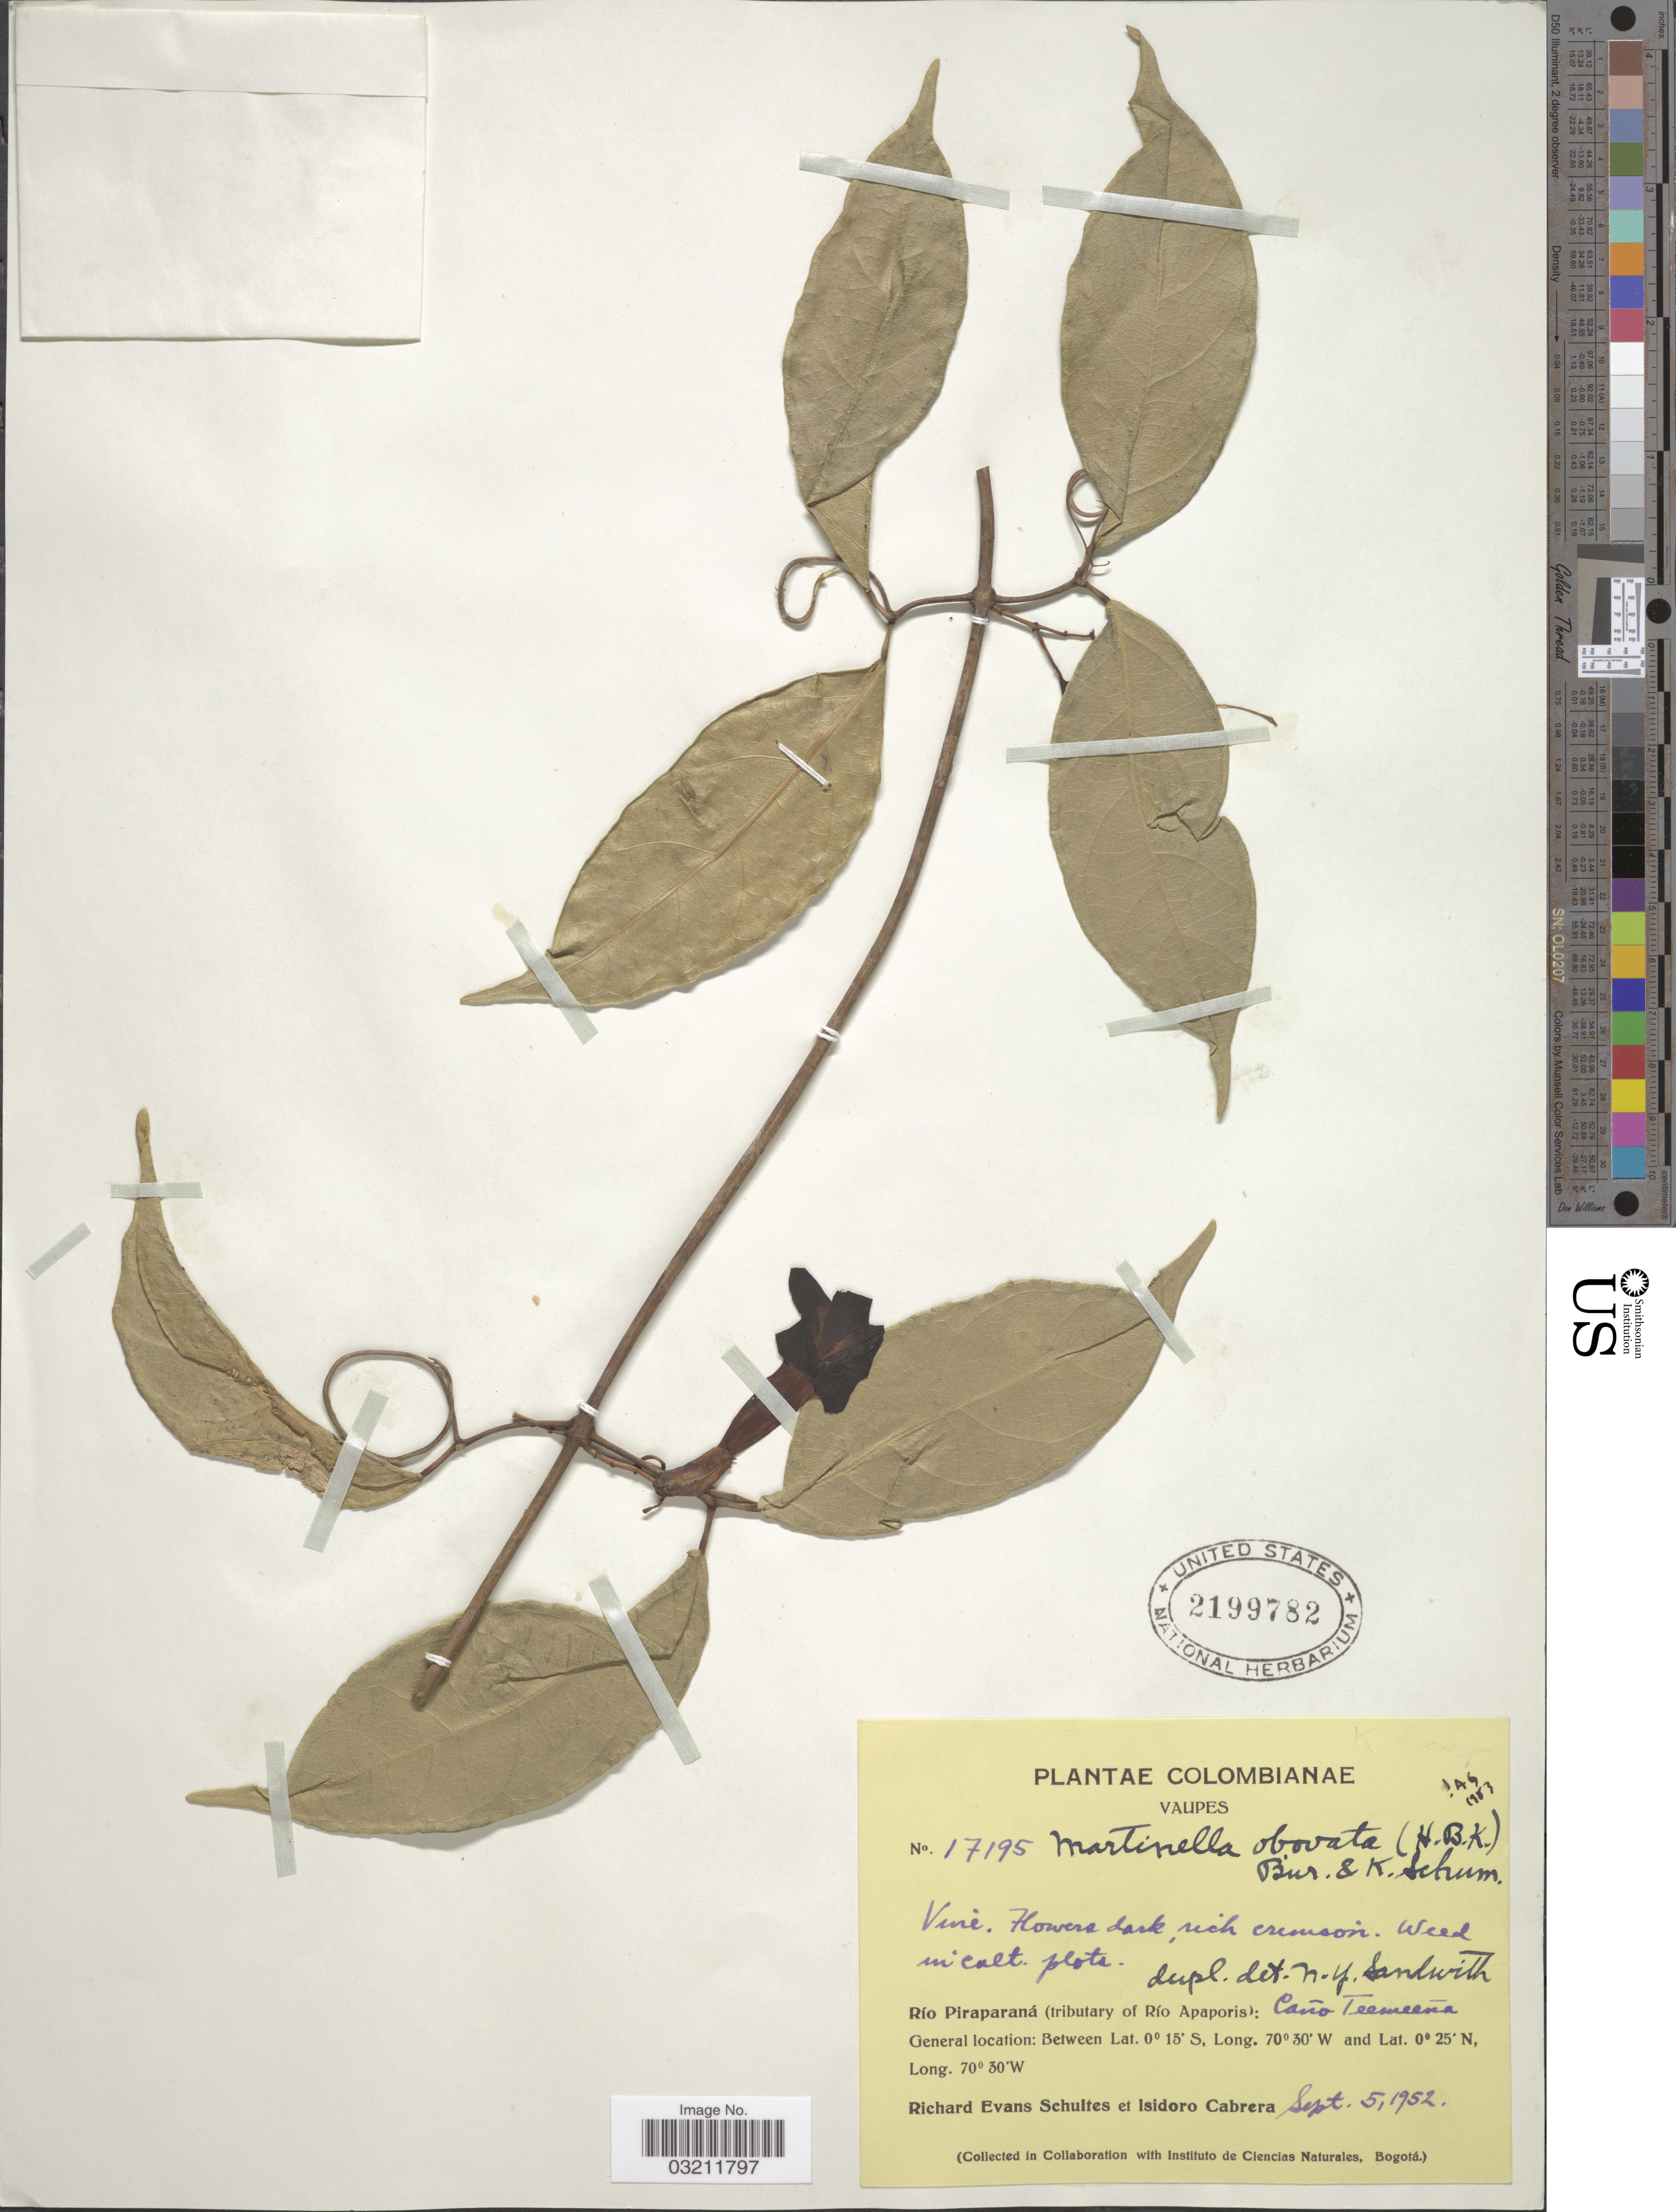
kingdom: Plantae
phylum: Tracheophyta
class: Magnoliopsida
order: Lamiales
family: Bignoniaceae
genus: Martinella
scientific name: Martinella obovata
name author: (Kunth) Bureau & K. Schum.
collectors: R. E. Schultes & I. Cabrera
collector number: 17195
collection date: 1952-09-05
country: Colombia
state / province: Vaupés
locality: Río Piraparaná (tributary of Río Apaporis): Caño Teemeeña.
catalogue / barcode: US 2199782